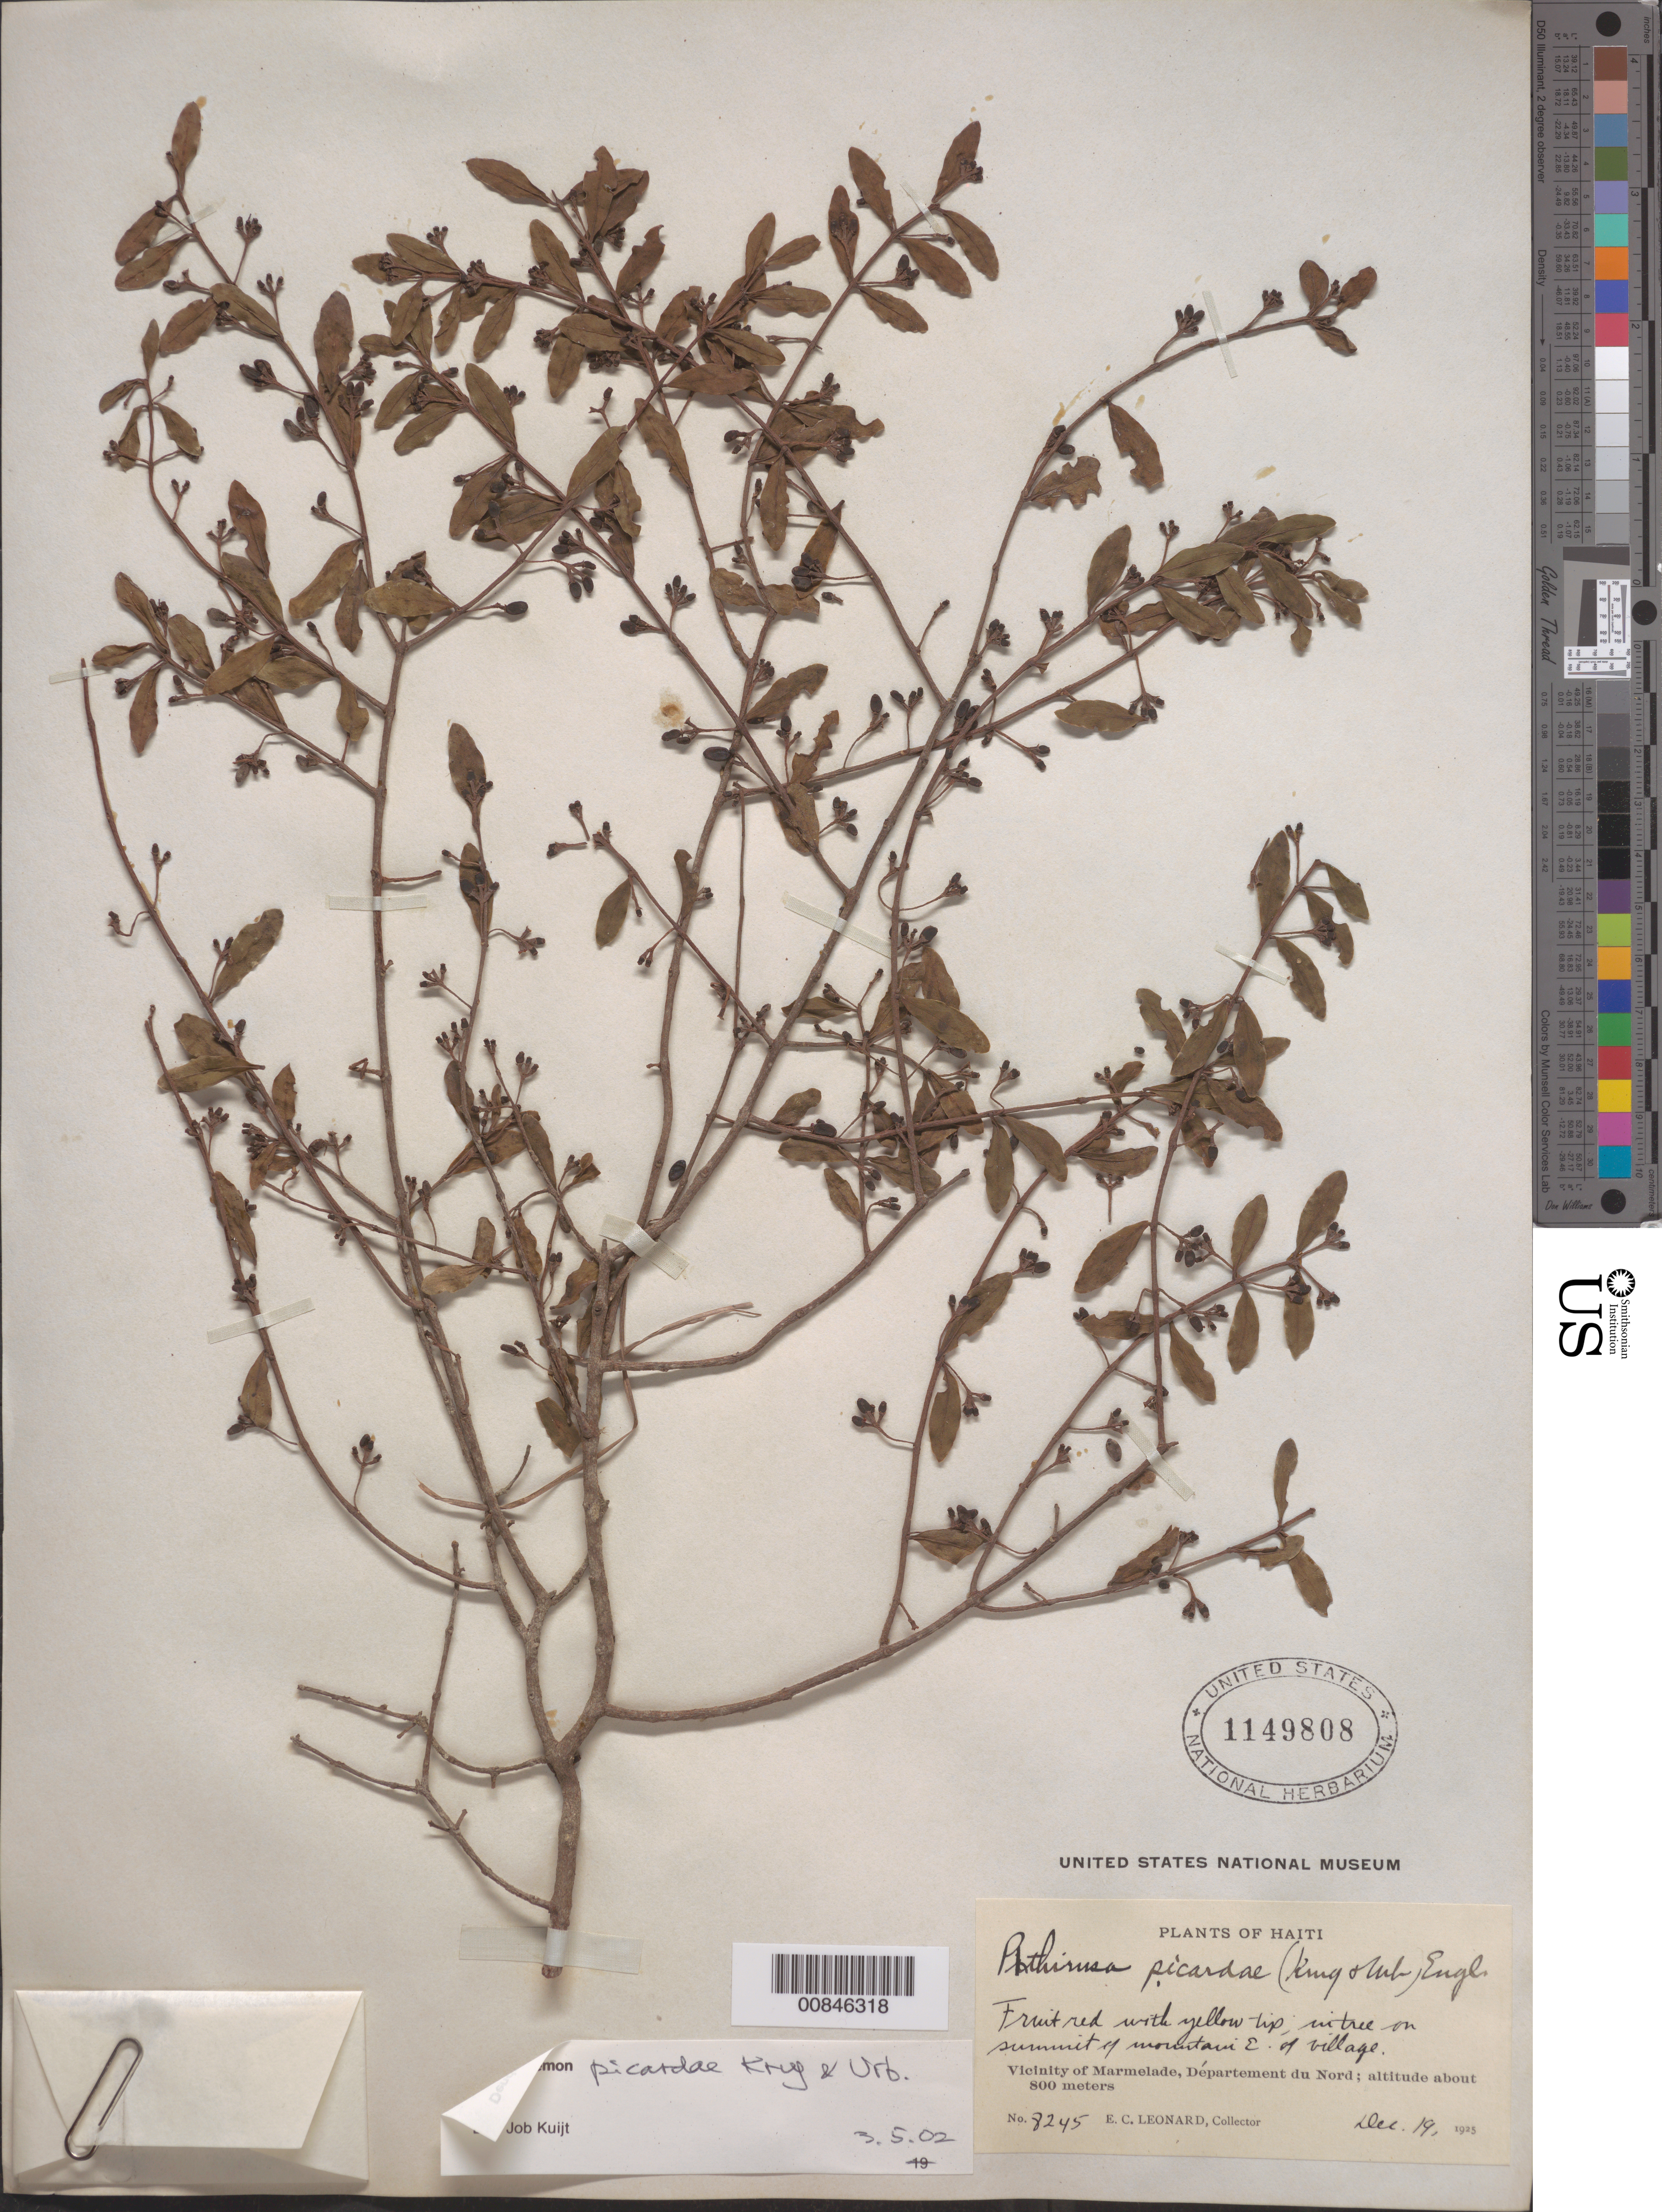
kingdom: Plantae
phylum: Tracheophyta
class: Magnoliopsida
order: Santalales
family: Loranthaceae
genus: Dendropemon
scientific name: Dendropemon picardae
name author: Krug & Urb.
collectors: E. C. Leonard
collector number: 8245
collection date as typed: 19 Dec 1925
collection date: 1925-12-19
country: Haiti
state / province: Nord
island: Hispaniola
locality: Vicinity of Marmelade. On summit of mountain E of village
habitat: In tree.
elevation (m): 800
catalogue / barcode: US 1149808